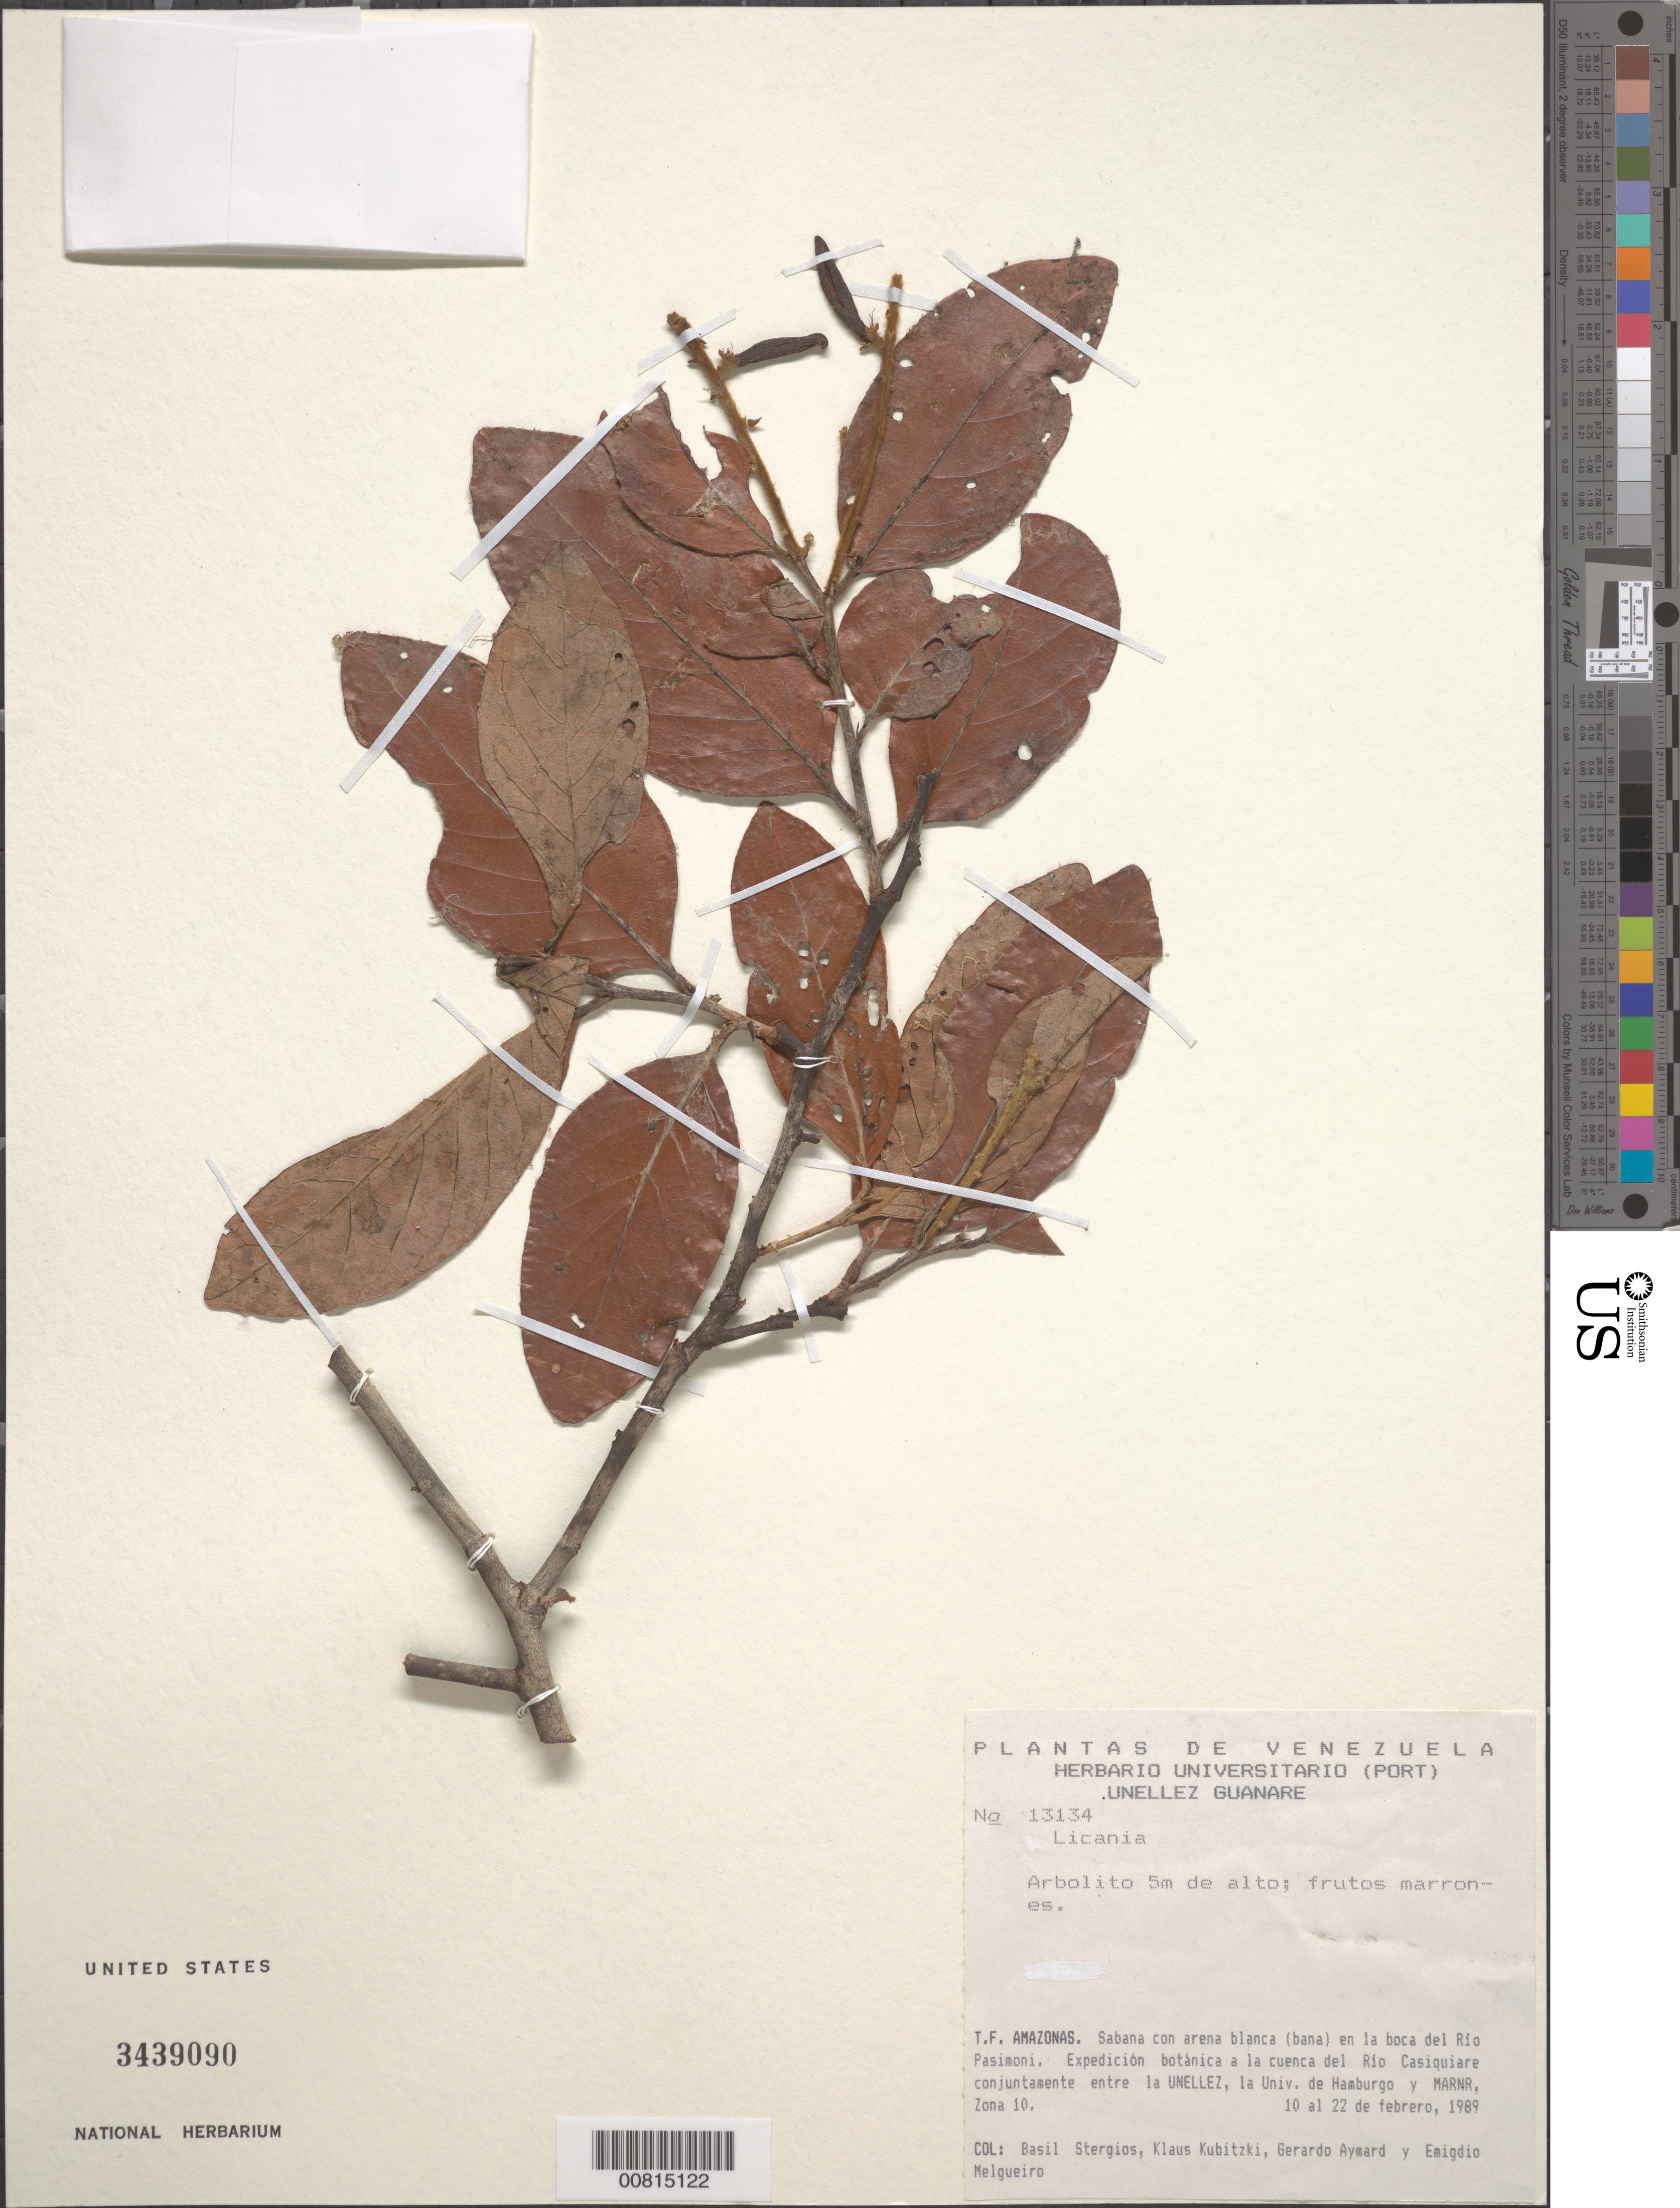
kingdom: Plantae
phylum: Tracheophyta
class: Magnoliopsida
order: Malpighiales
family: Chrysobalanaceae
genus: Licania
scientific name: Licania sp.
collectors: B. G. Stergios, K. Kubitzki, G. A. Aymard & E. Melgueiro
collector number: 13134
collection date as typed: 10-Feb-89 to 22-Feb-89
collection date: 1989-02-10/1989-02-22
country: Venezuela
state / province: Amazonas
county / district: Río Negro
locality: Río Pasimoni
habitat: Sabana con arena blanca (Bana) en la boca del río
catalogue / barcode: US 3439090